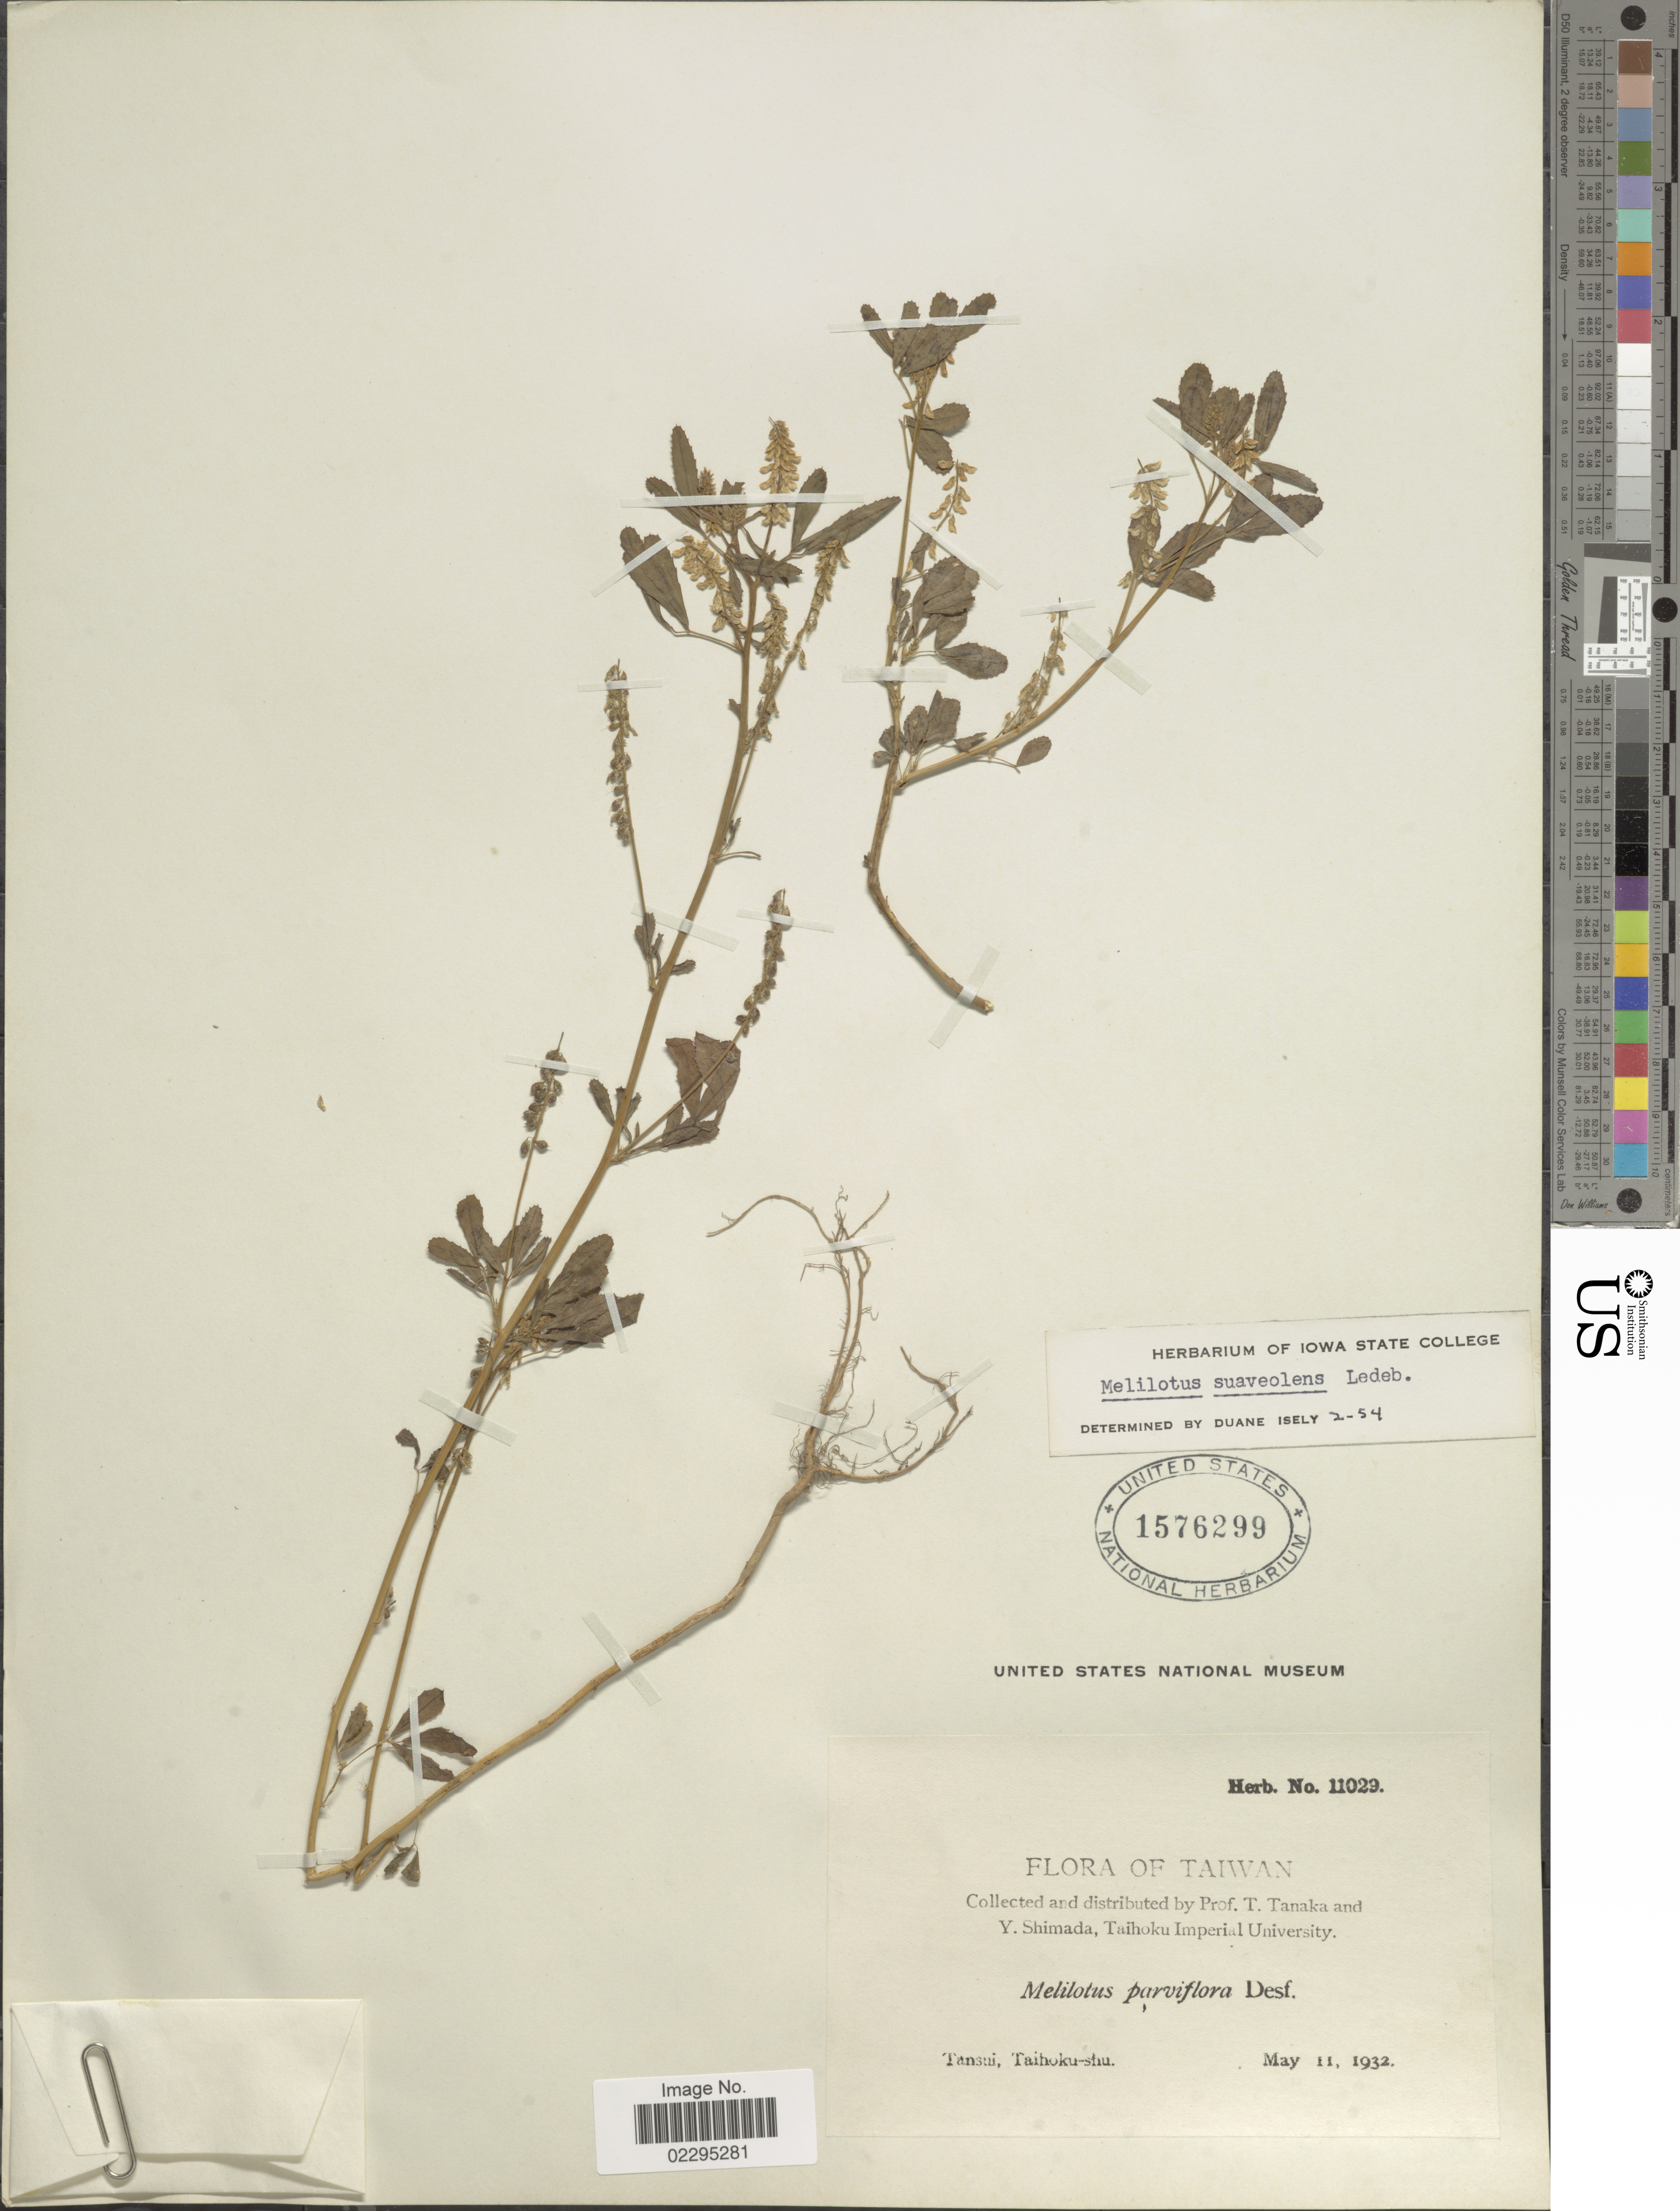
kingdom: Plantae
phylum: Tracheophyta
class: Magnoliopsida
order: Fabales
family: Fabaceae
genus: Melilotus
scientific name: Melilotus suaveolens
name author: Ledeb.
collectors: T. Tanaka & Y. Shimada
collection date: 1932-05-11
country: Taiwan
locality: Taiwan, Tansui, Taihoku-shu.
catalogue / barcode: US 1576299